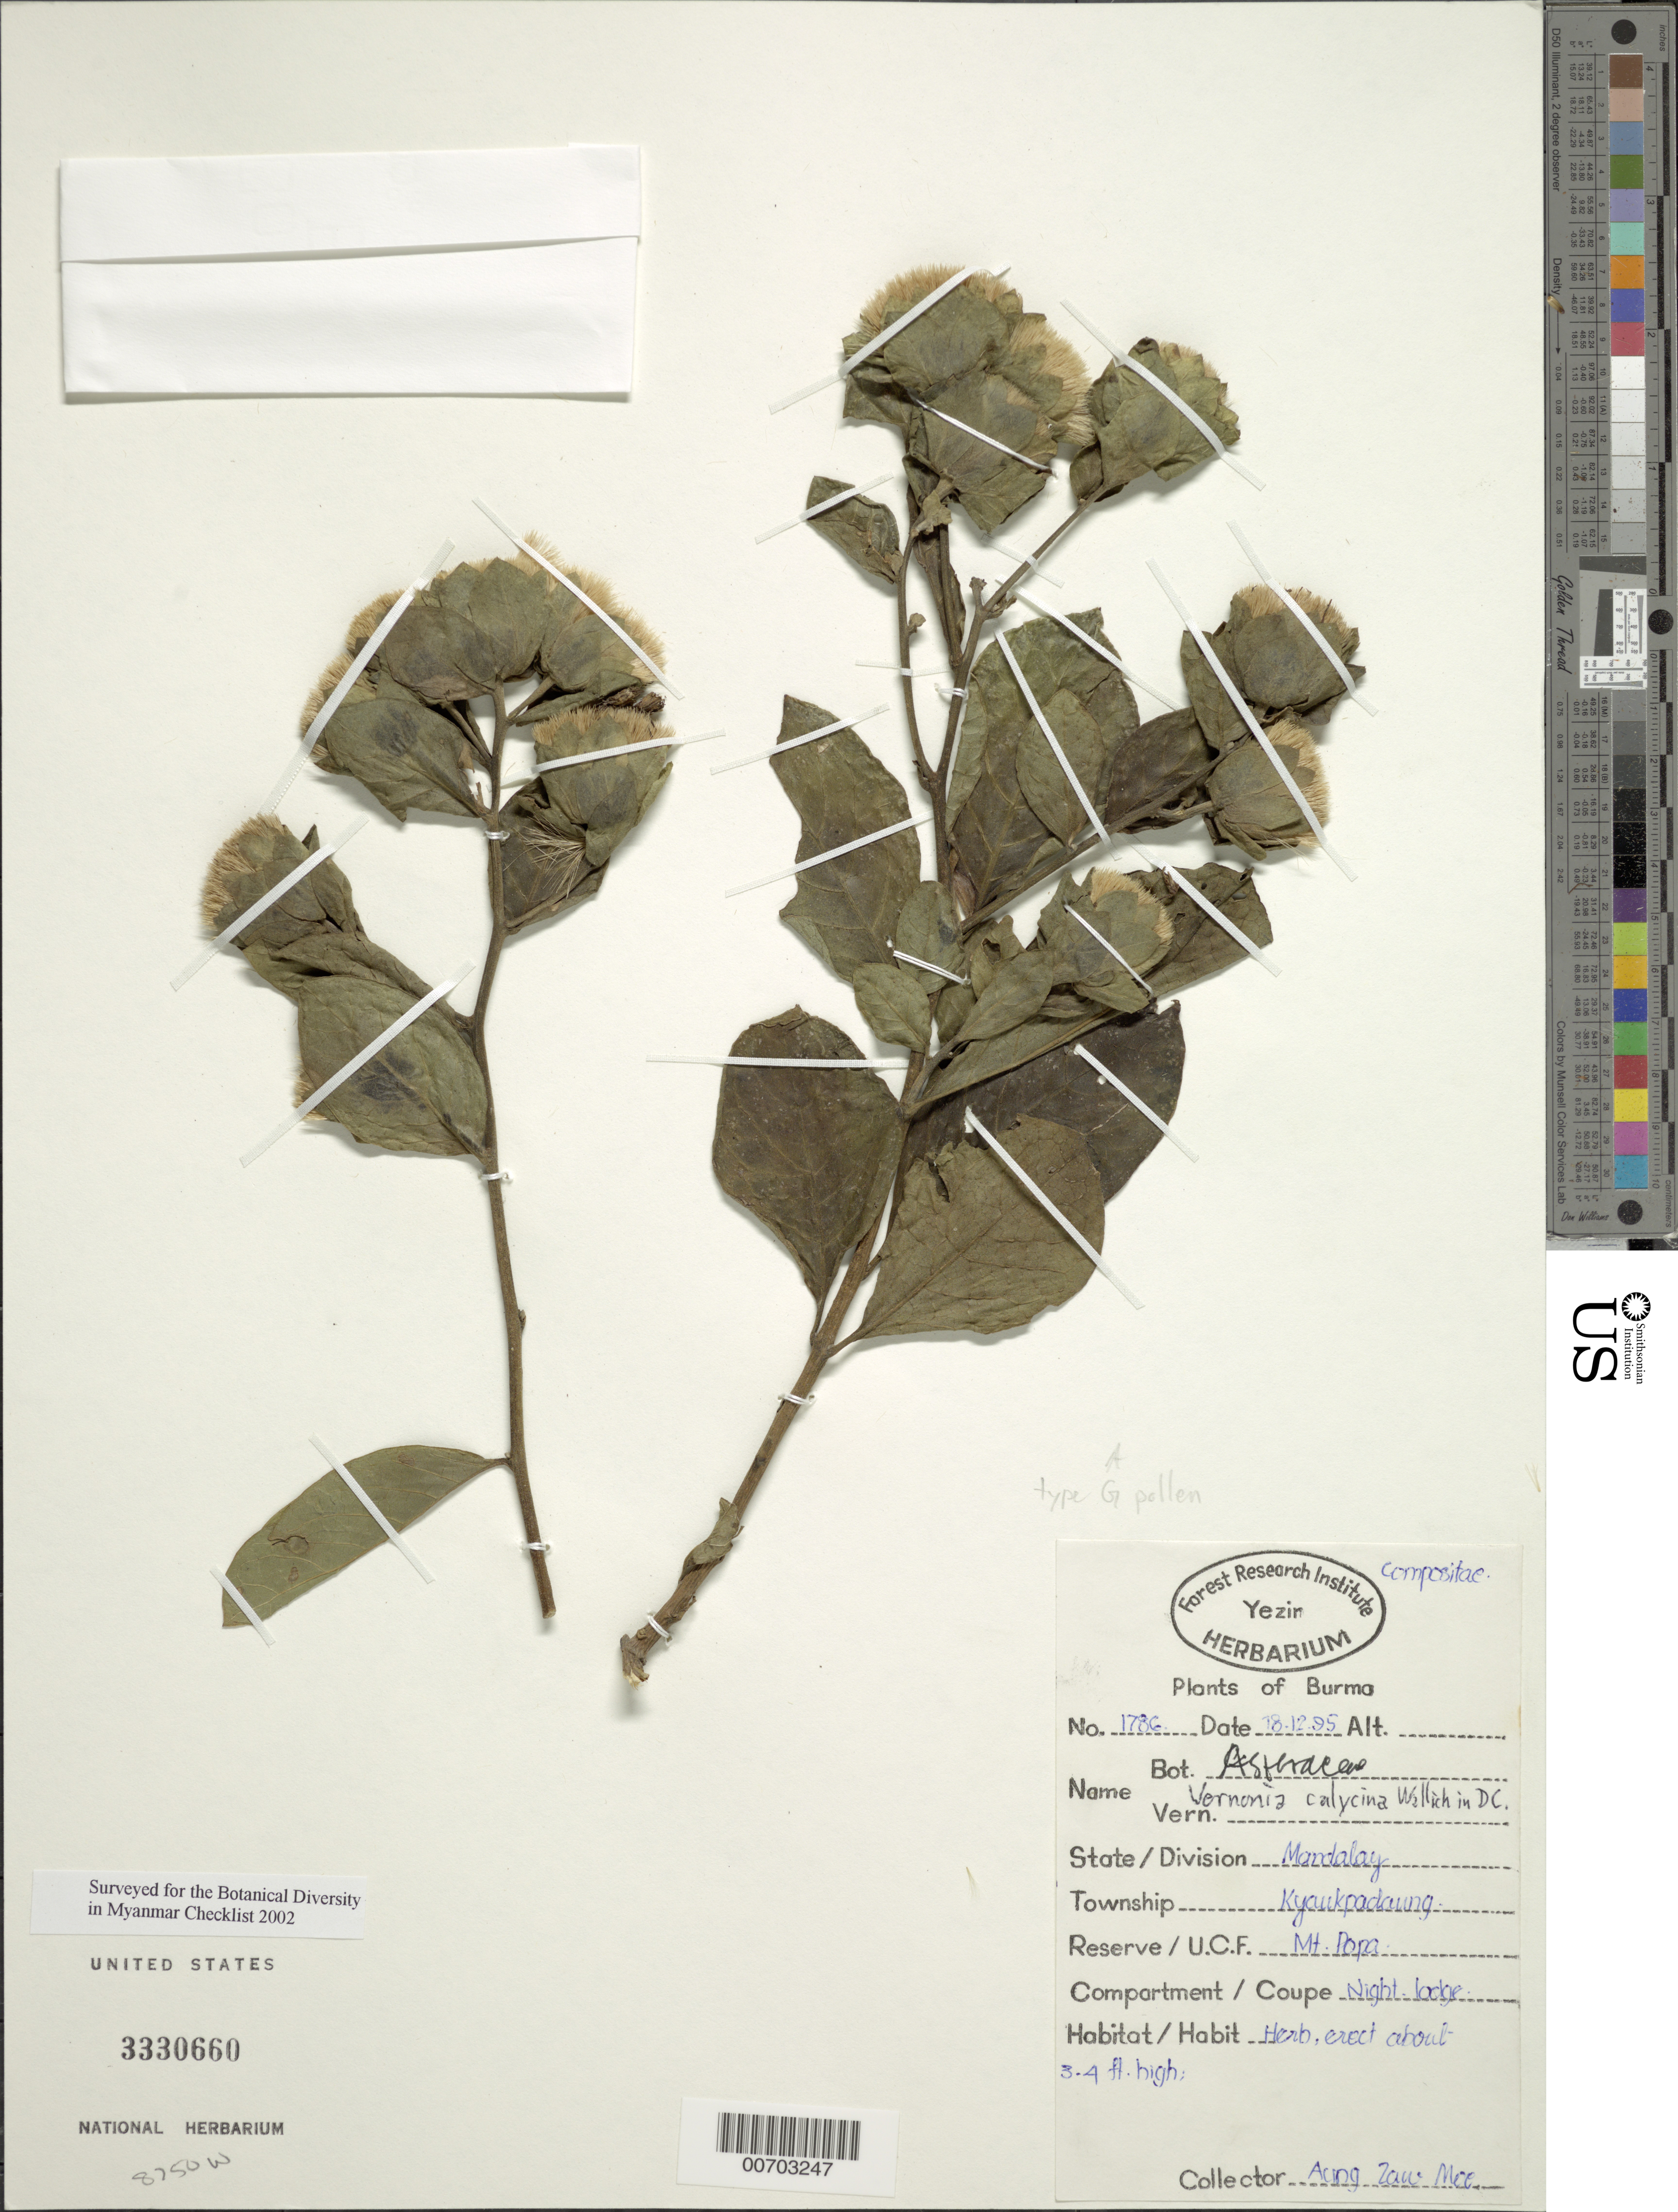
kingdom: Plantae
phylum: Tracheophyta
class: Magnoliopsida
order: Asterales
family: Asteraceae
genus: Myanmaria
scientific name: Myanmaria calycina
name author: (DC.) H. Rob.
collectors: Moe, A.Z.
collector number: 1786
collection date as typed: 18 Dec 1995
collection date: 1995-12-18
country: Myanmar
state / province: Mandalay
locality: Kyaukpadaung, Mt. Popa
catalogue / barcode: US 3330660